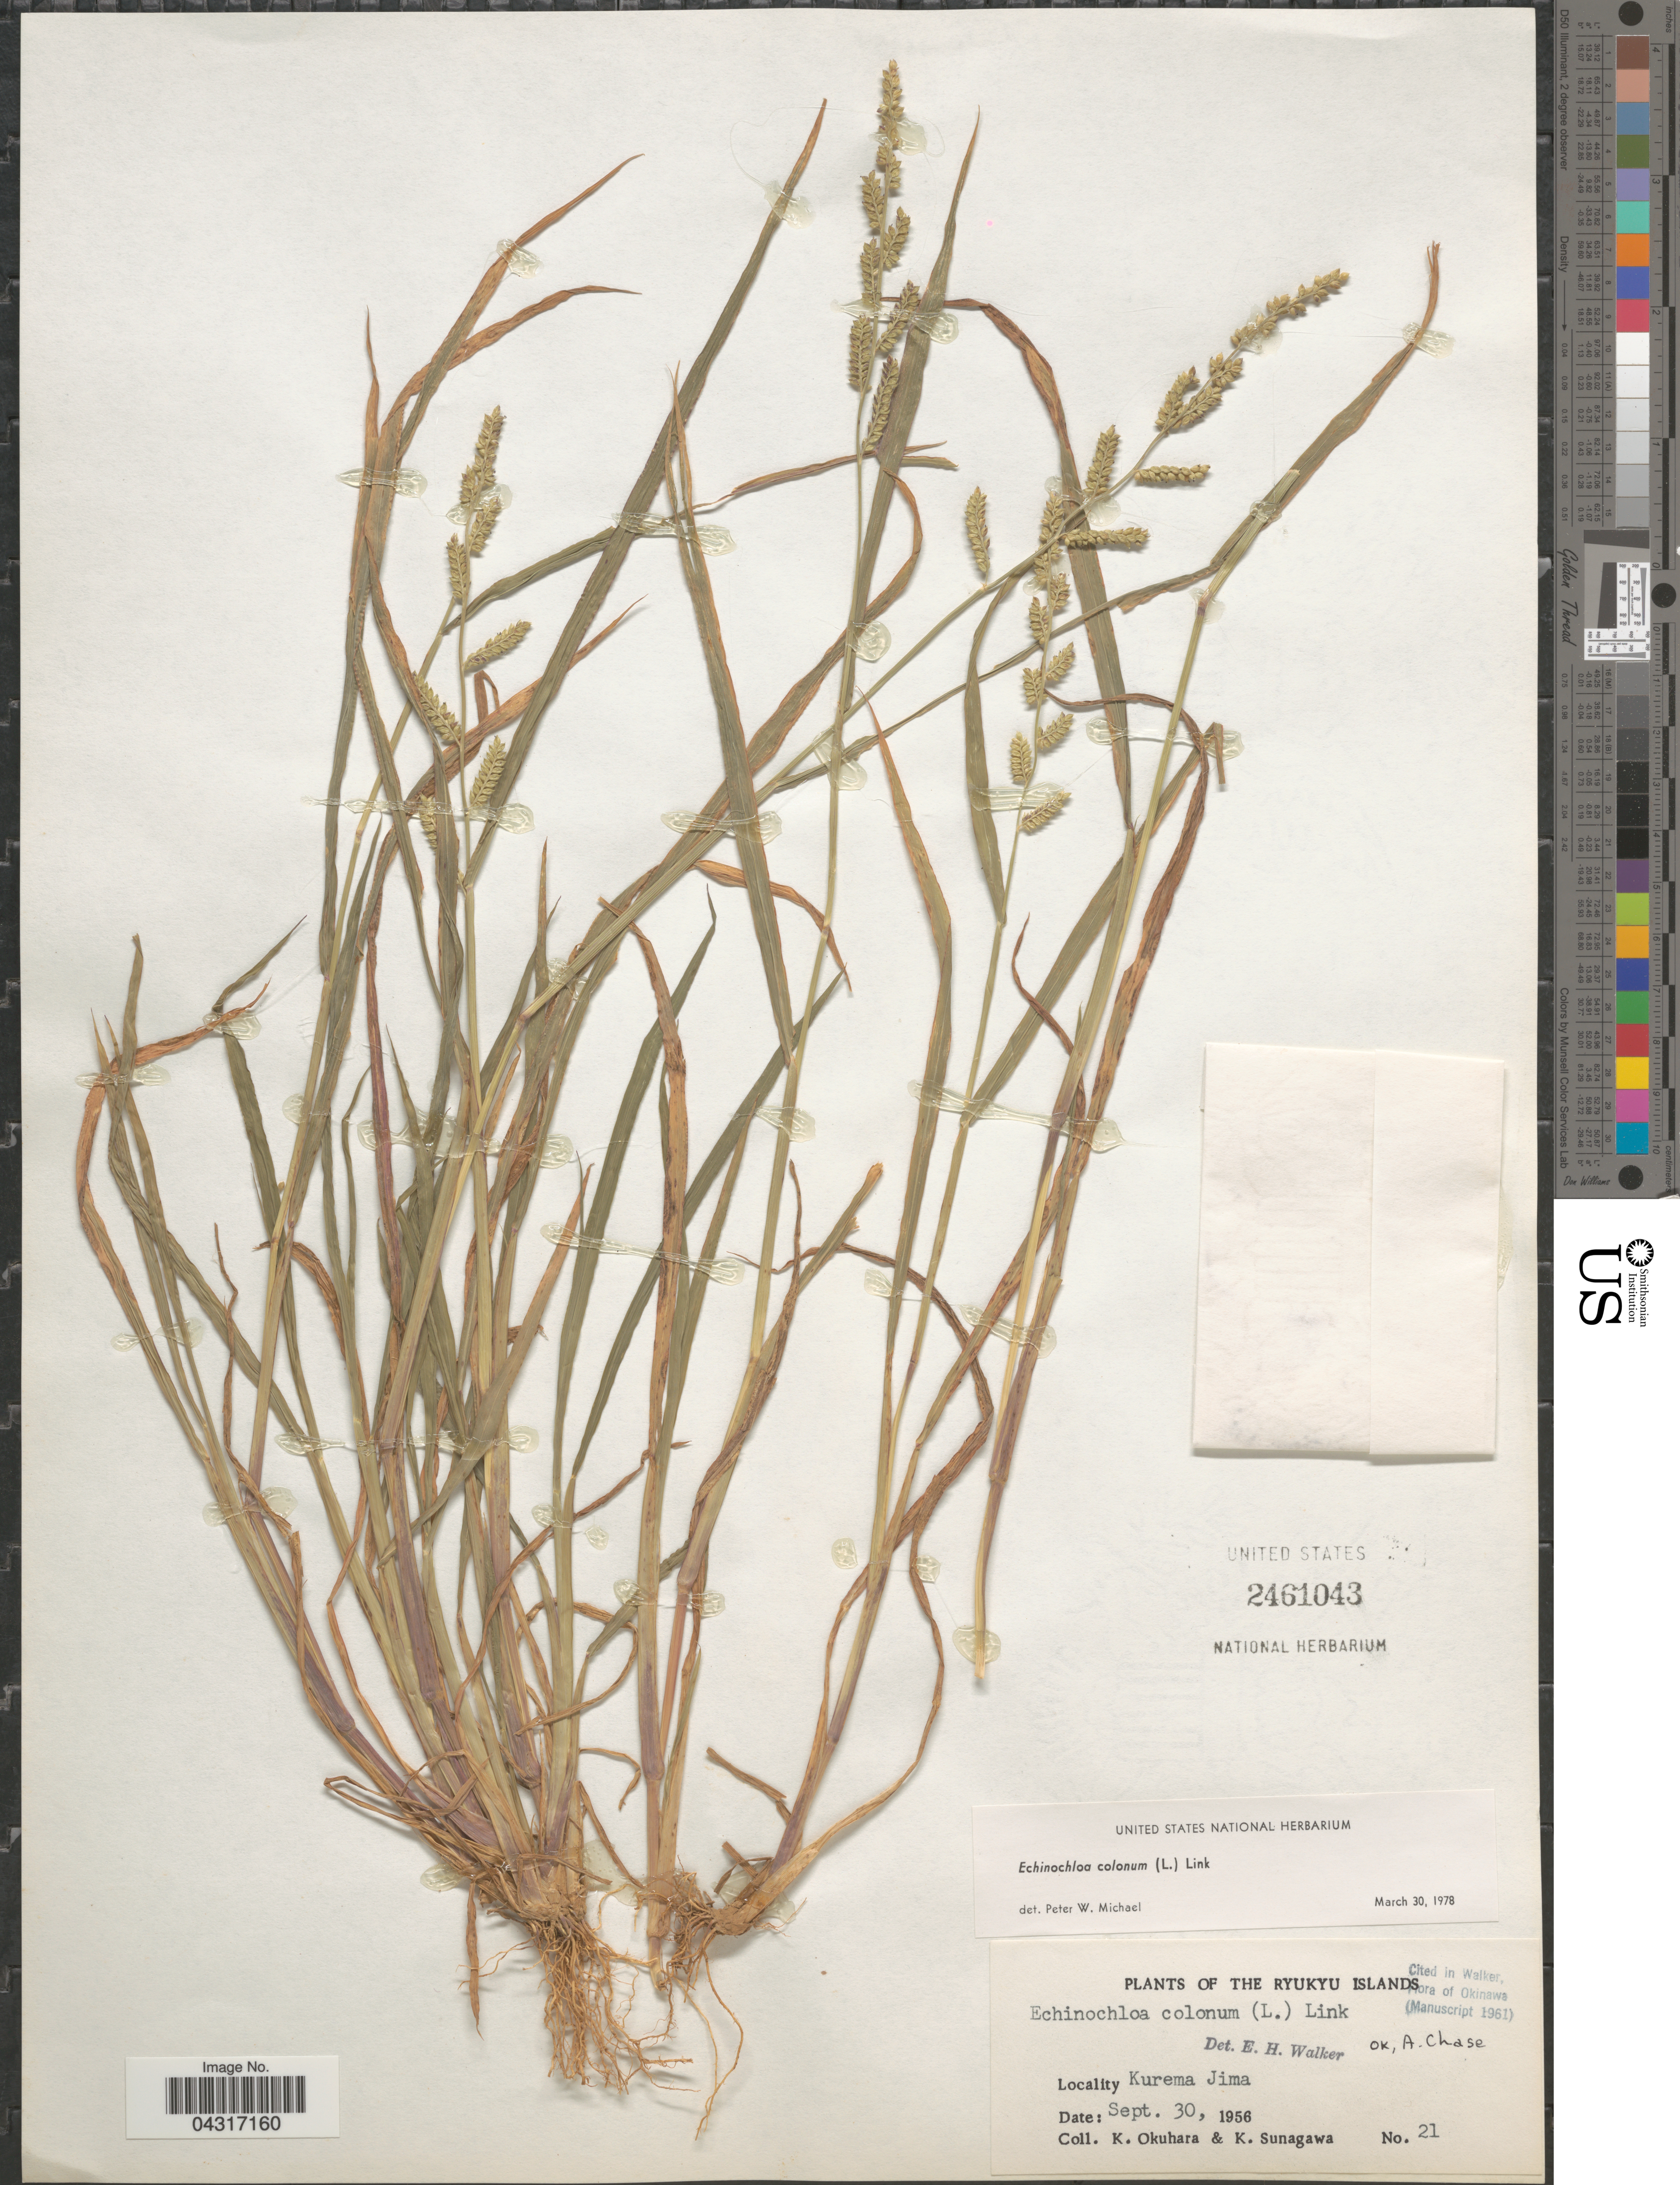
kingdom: Plantae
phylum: Tracheophyta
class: Liliopsida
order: Poales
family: Poaceae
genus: Echinochloa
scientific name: Echinochloa colona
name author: (L.) Link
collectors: K. Okuhara & K. Sunagawa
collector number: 21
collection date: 1956-09-30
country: Japan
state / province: Okinawa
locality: The Ryukyu Islands. Kurema Jima.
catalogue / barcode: US 2461043